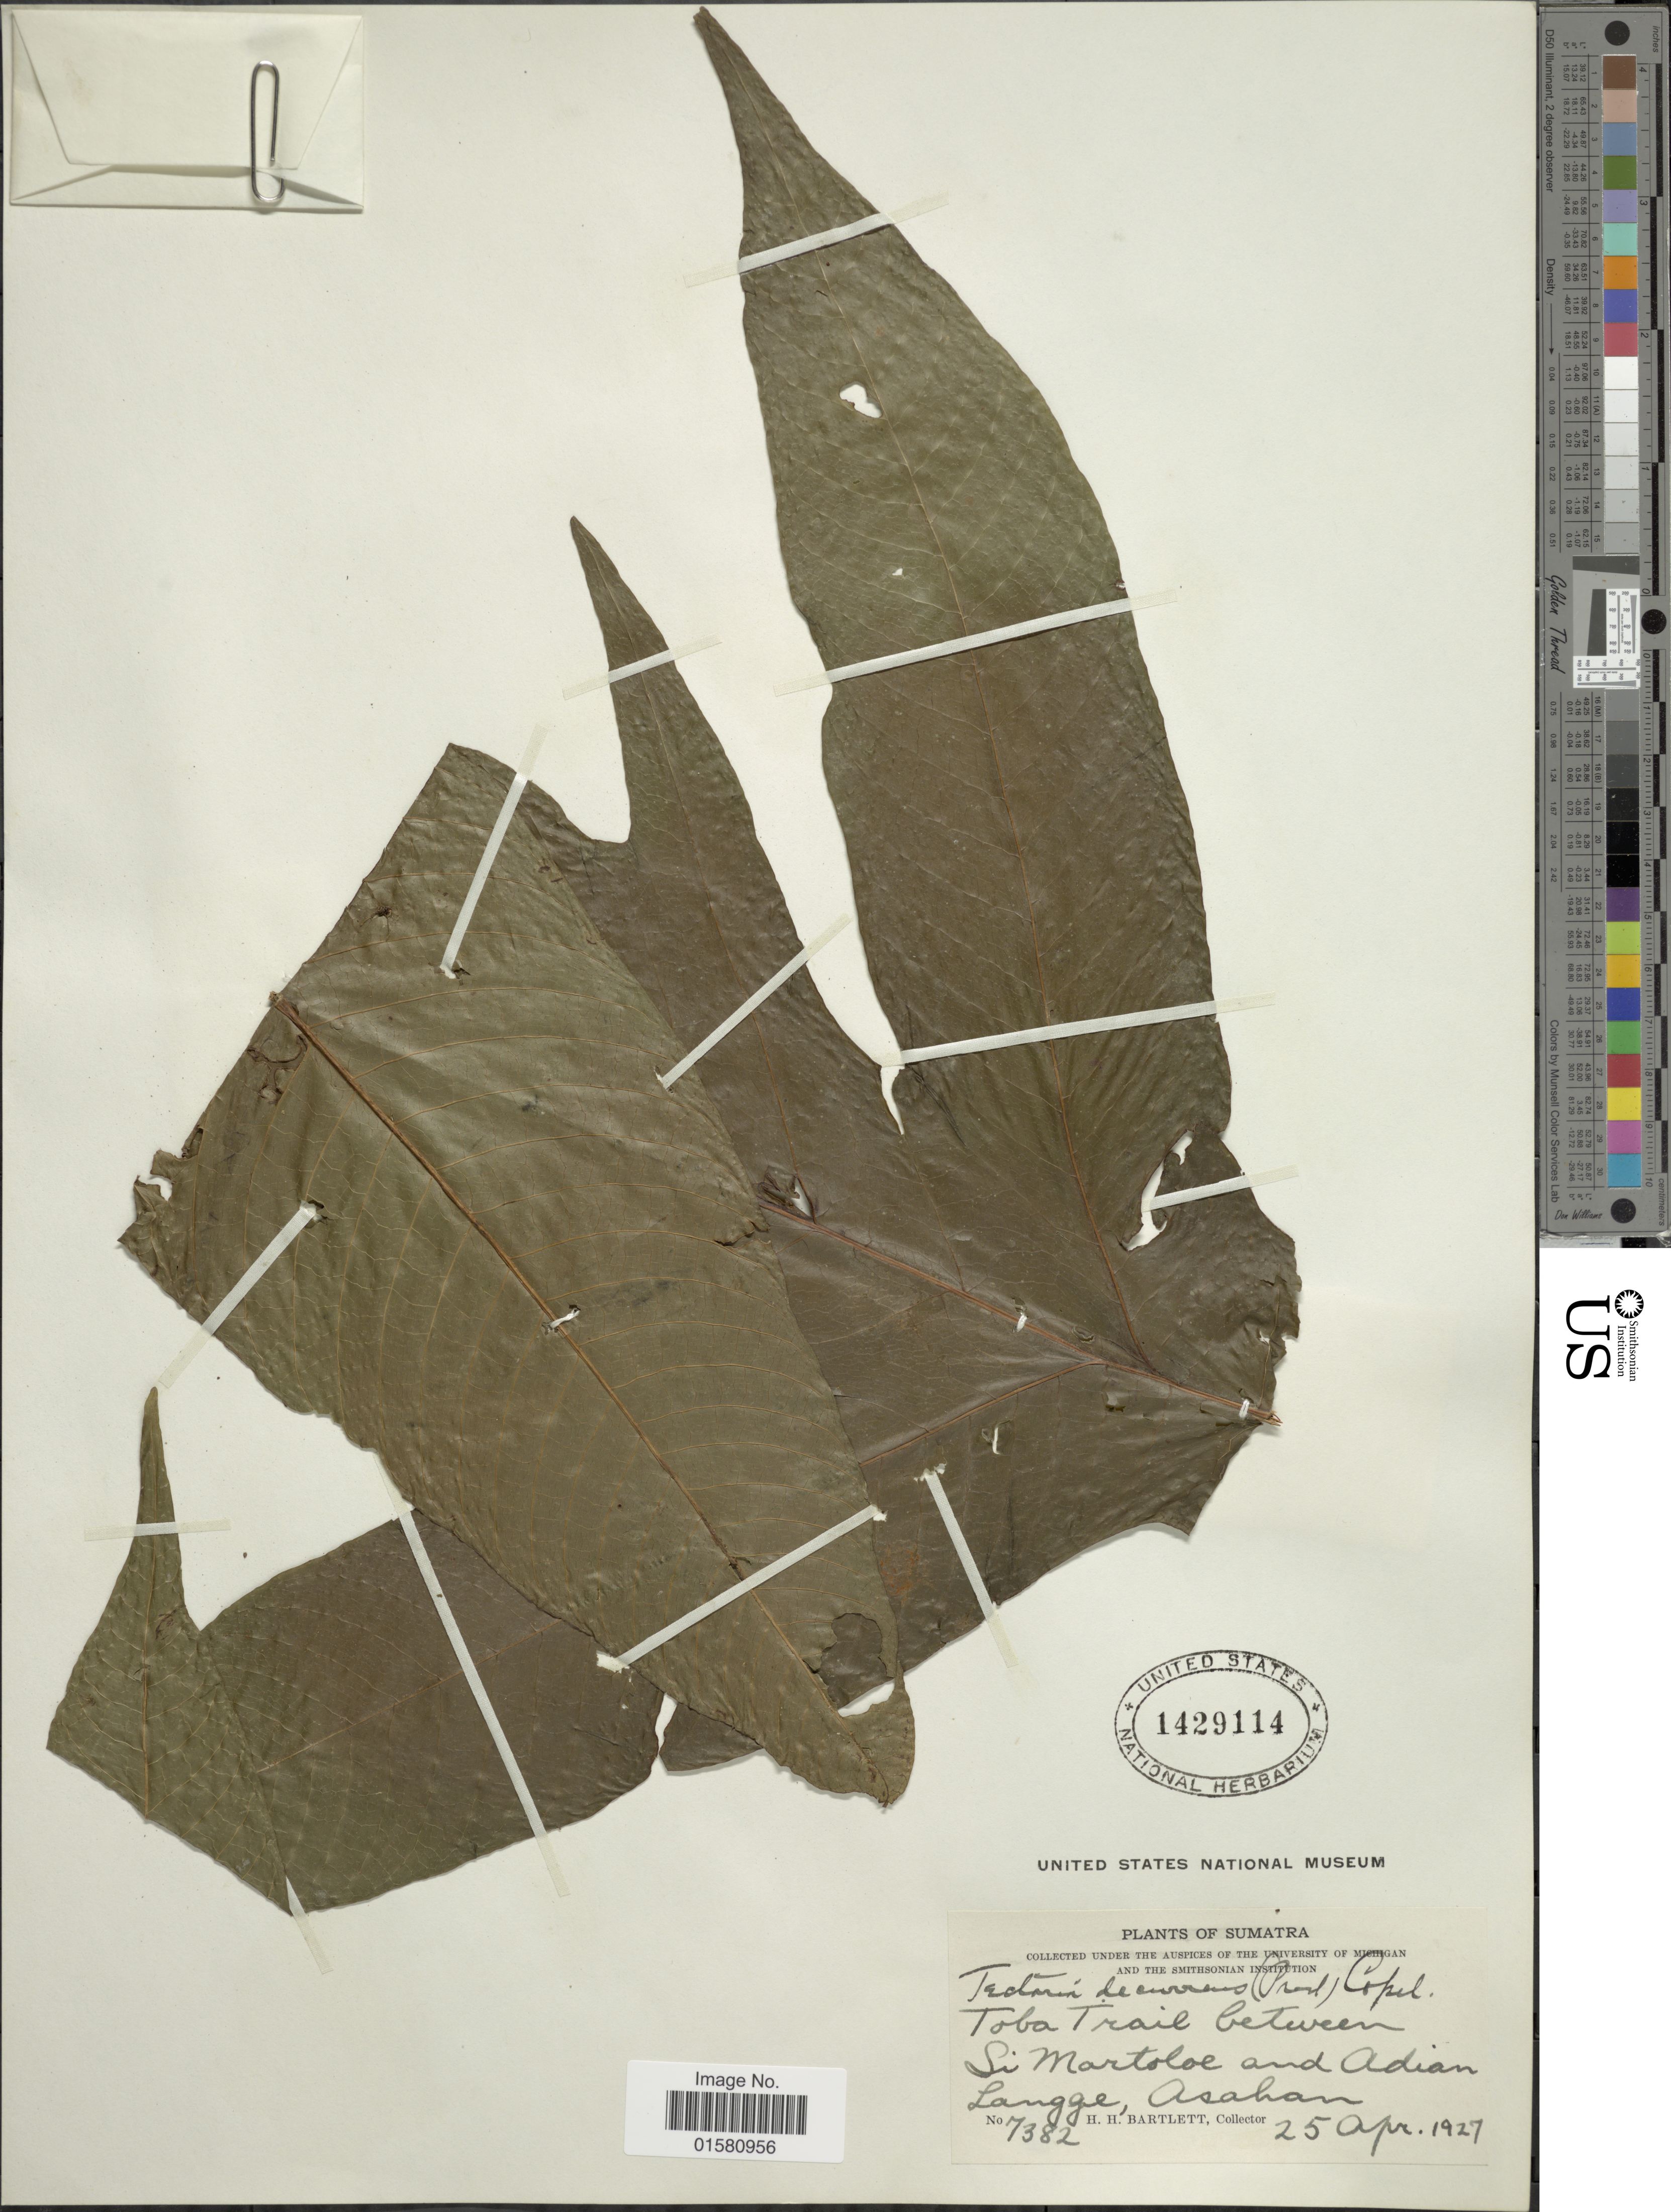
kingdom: Plantae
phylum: Tracheophyta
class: Polypodiopsida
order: Polypodiales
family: Tectariaceae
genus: Tectaria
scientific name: Tectaria decurrens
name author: (Presel.) Copel. in Elmer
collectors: H. H. Bartlett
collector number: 7382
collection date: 1927-04-25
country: Indonesia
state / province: Sumatra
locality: Toba trail between Si Martoloe and Adian Langge, Asahan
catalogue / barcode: US 1429114